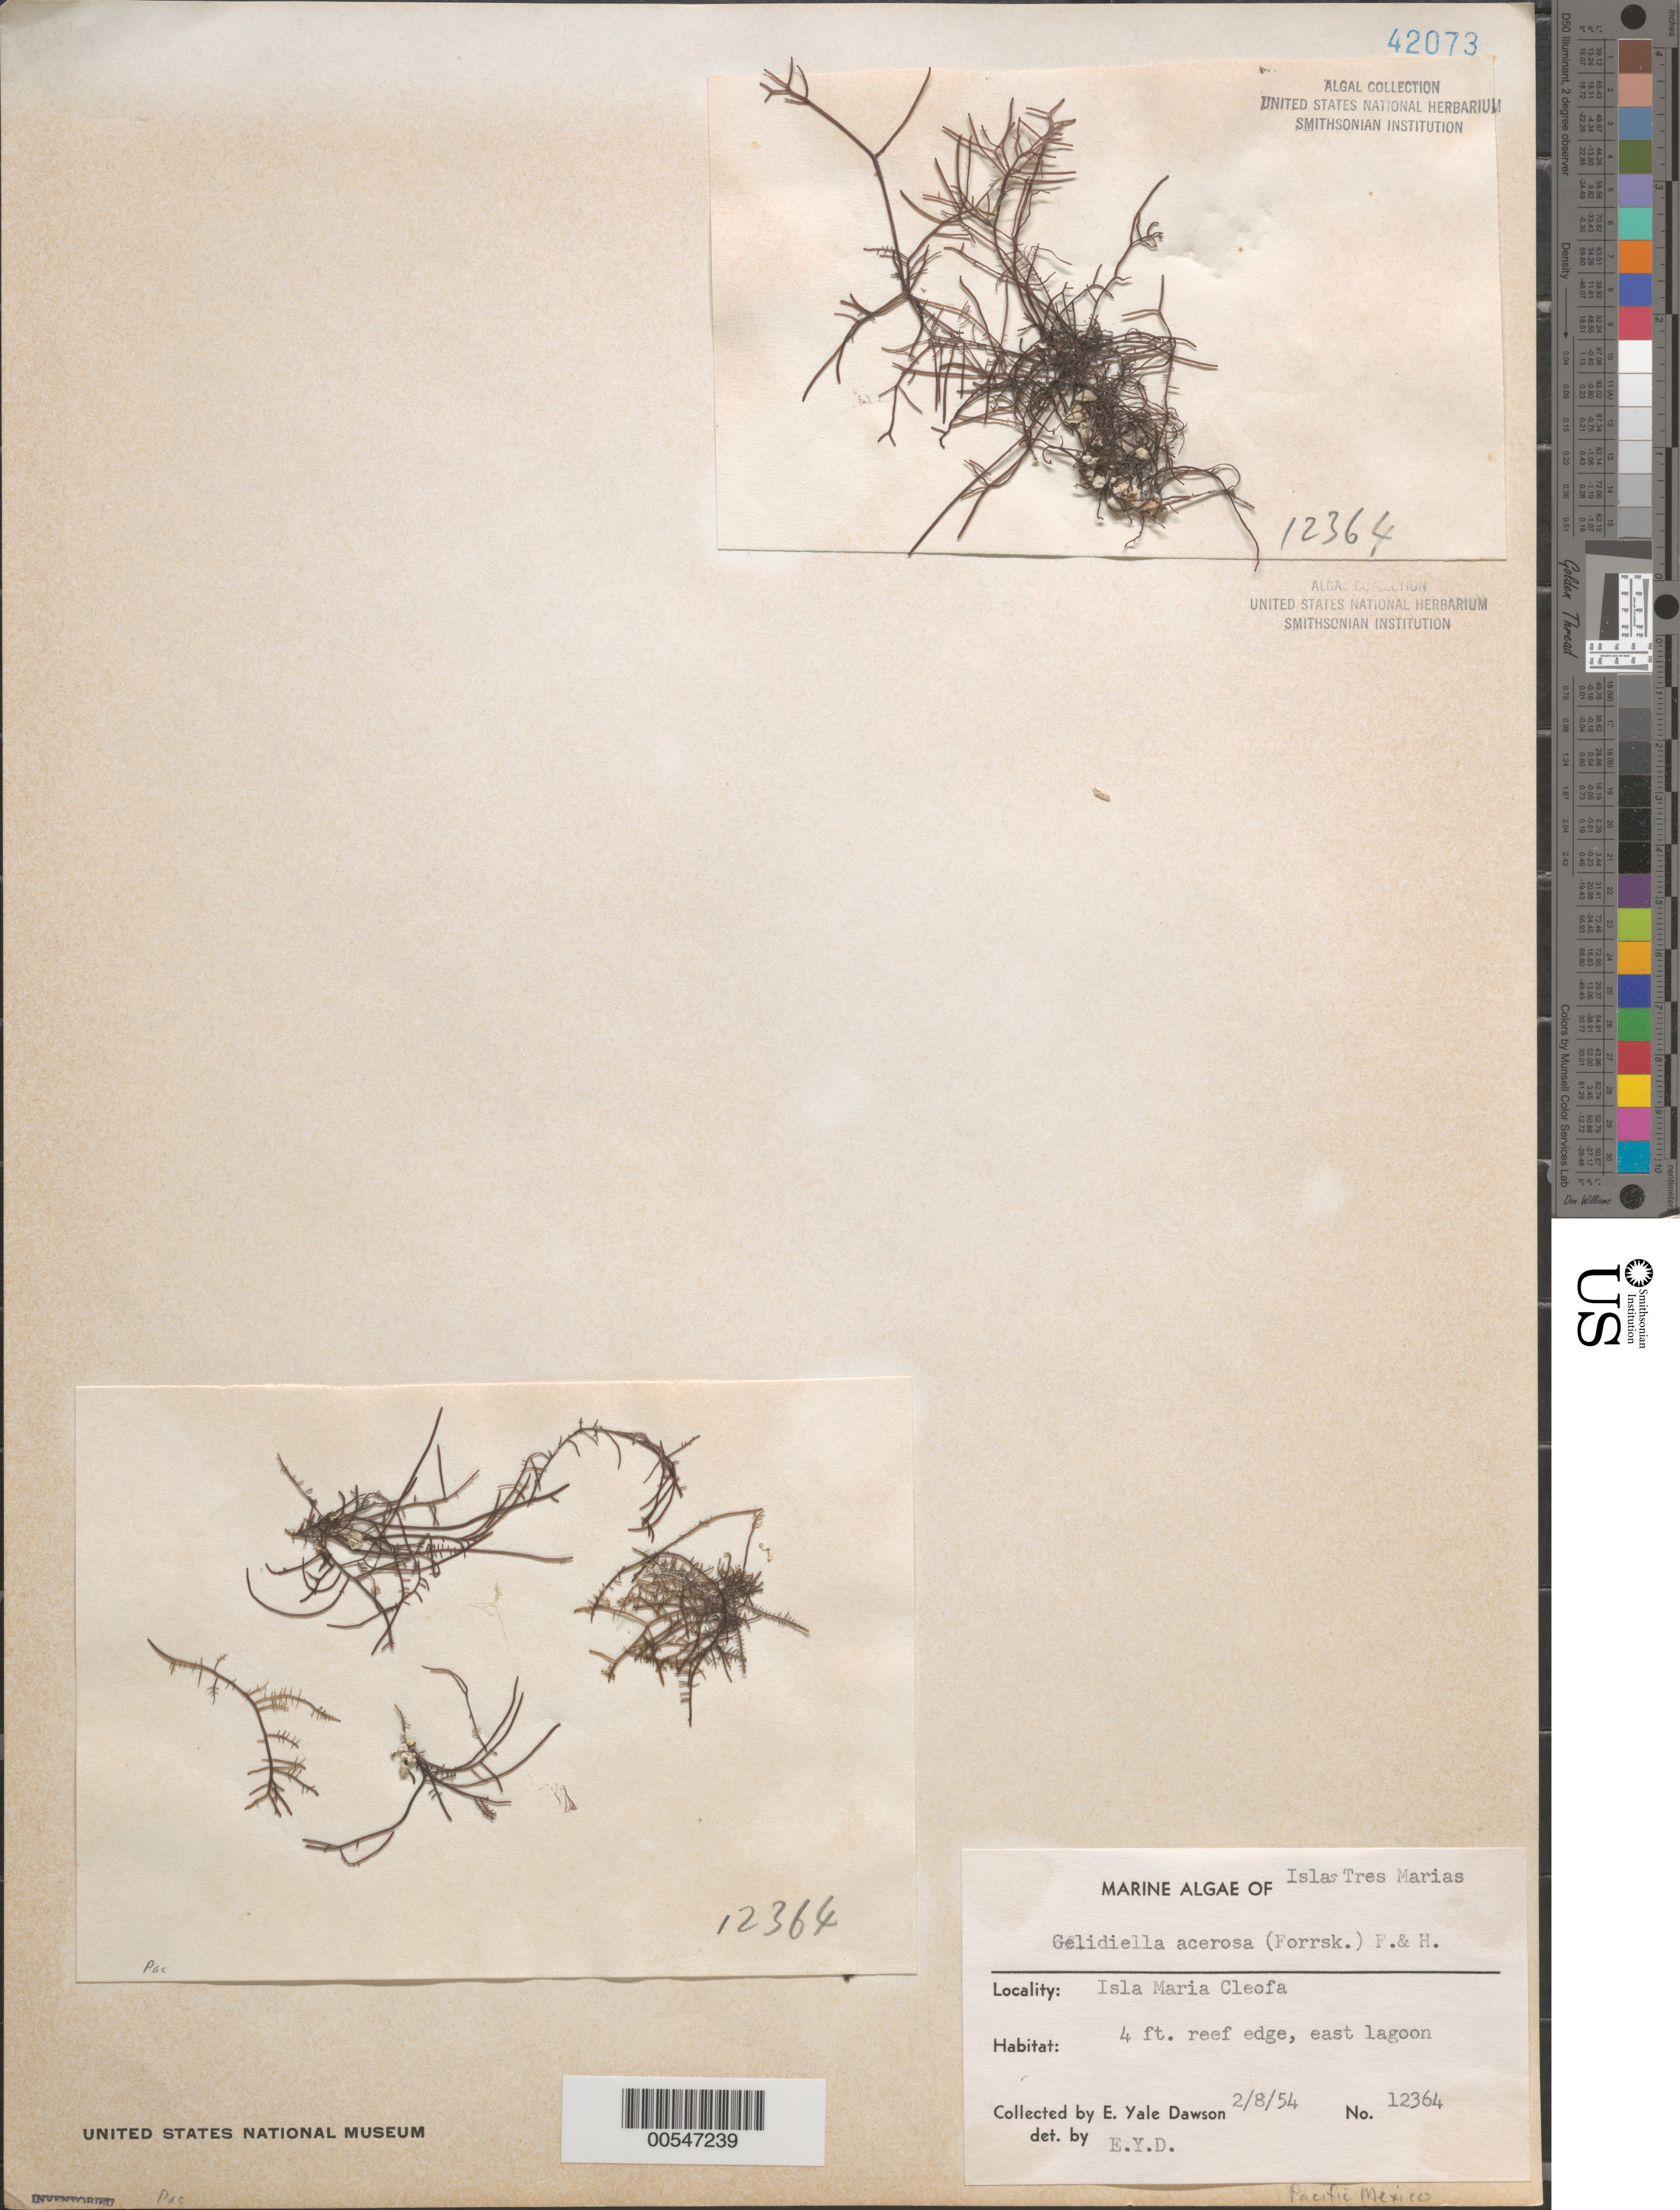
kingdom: Plantae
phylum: Rhodophyta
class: Florideophyceae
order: Gelidiales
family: Gelidiellaceae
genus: Gelidiella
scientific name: Gelidiella acerosa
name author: (Forssk.) Feldmann & G. Hamel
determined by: Dawson, E. Y.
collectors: E. Y. Dawson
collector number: EYD 12364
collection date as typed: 08 Feb 1954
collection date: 1954-02-08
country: Mexico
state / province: Nayarit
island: Isla Maria Cleofa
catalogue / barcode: US 42073